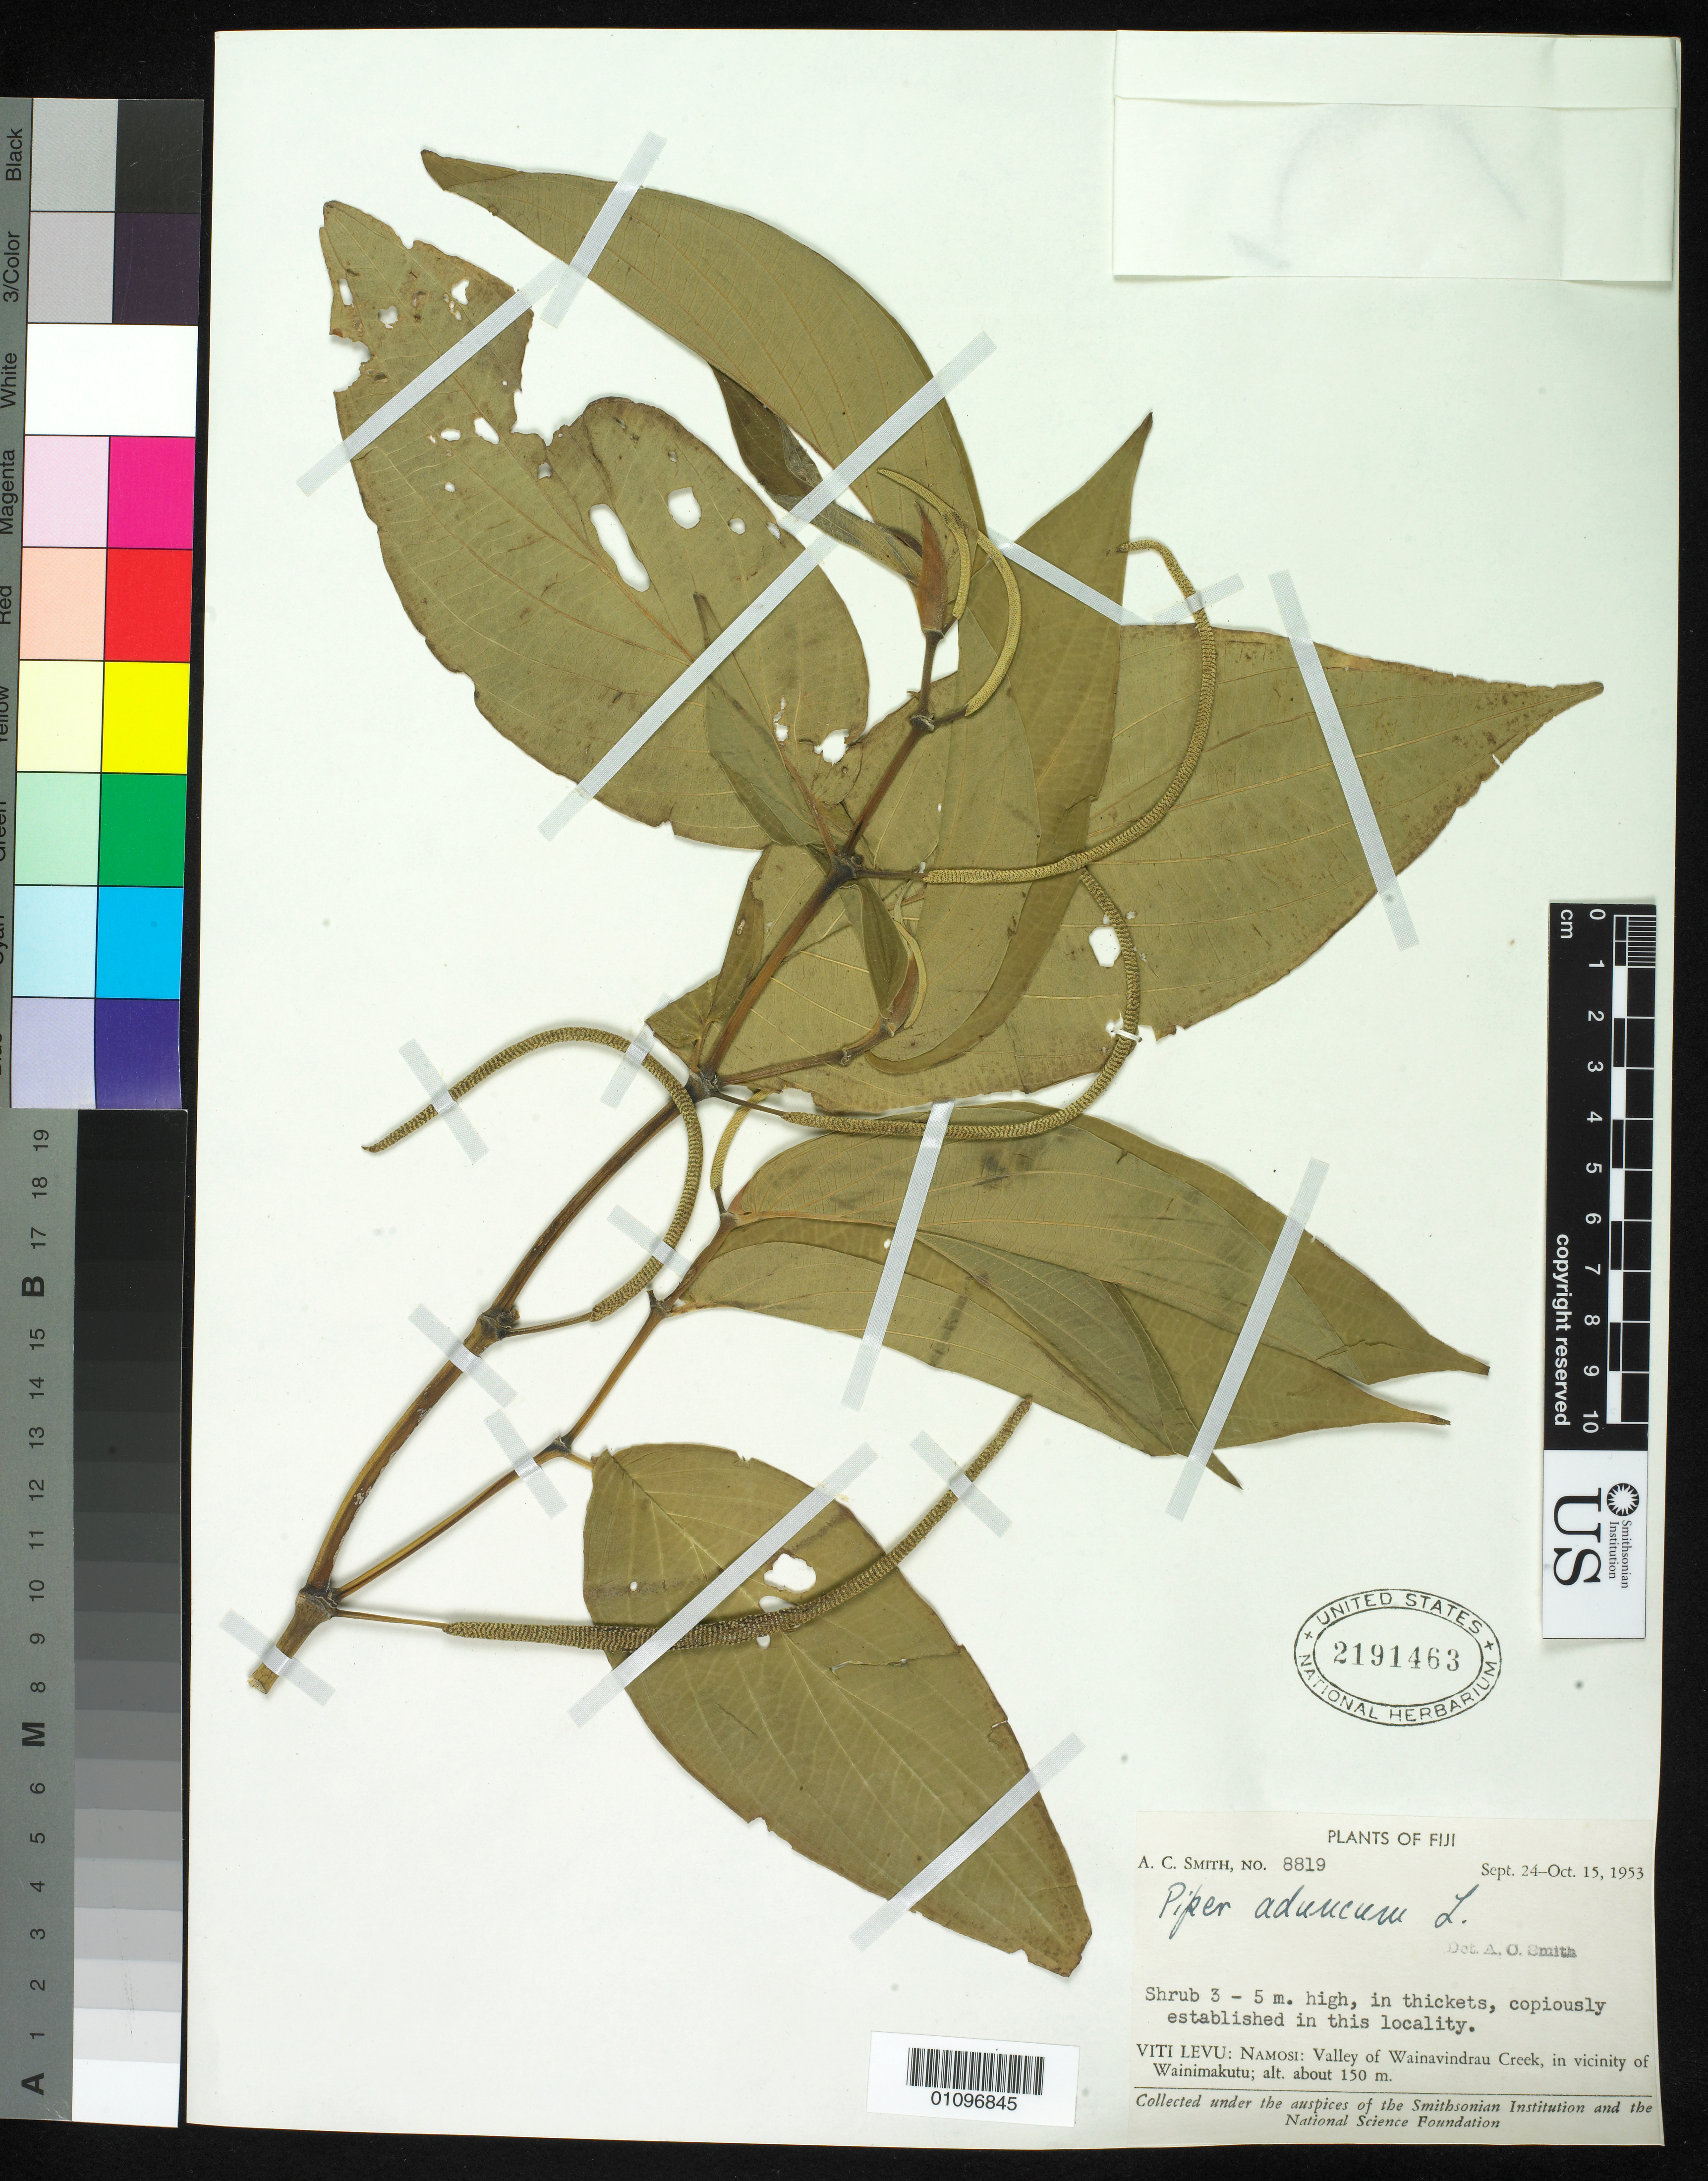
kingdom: Plantae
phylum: Tracheophyta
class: Magnoliopsida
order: Piperales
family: Piperaceae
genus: Piper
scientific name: Piper aduncum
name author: L.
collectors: A. C. Smith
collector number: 8819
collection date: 1953-09-24/1953-10-15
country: Fiji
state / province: Namosi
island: Viti Levu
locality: Valley of Wainavindrau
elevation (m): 150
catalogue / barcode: US 2191463